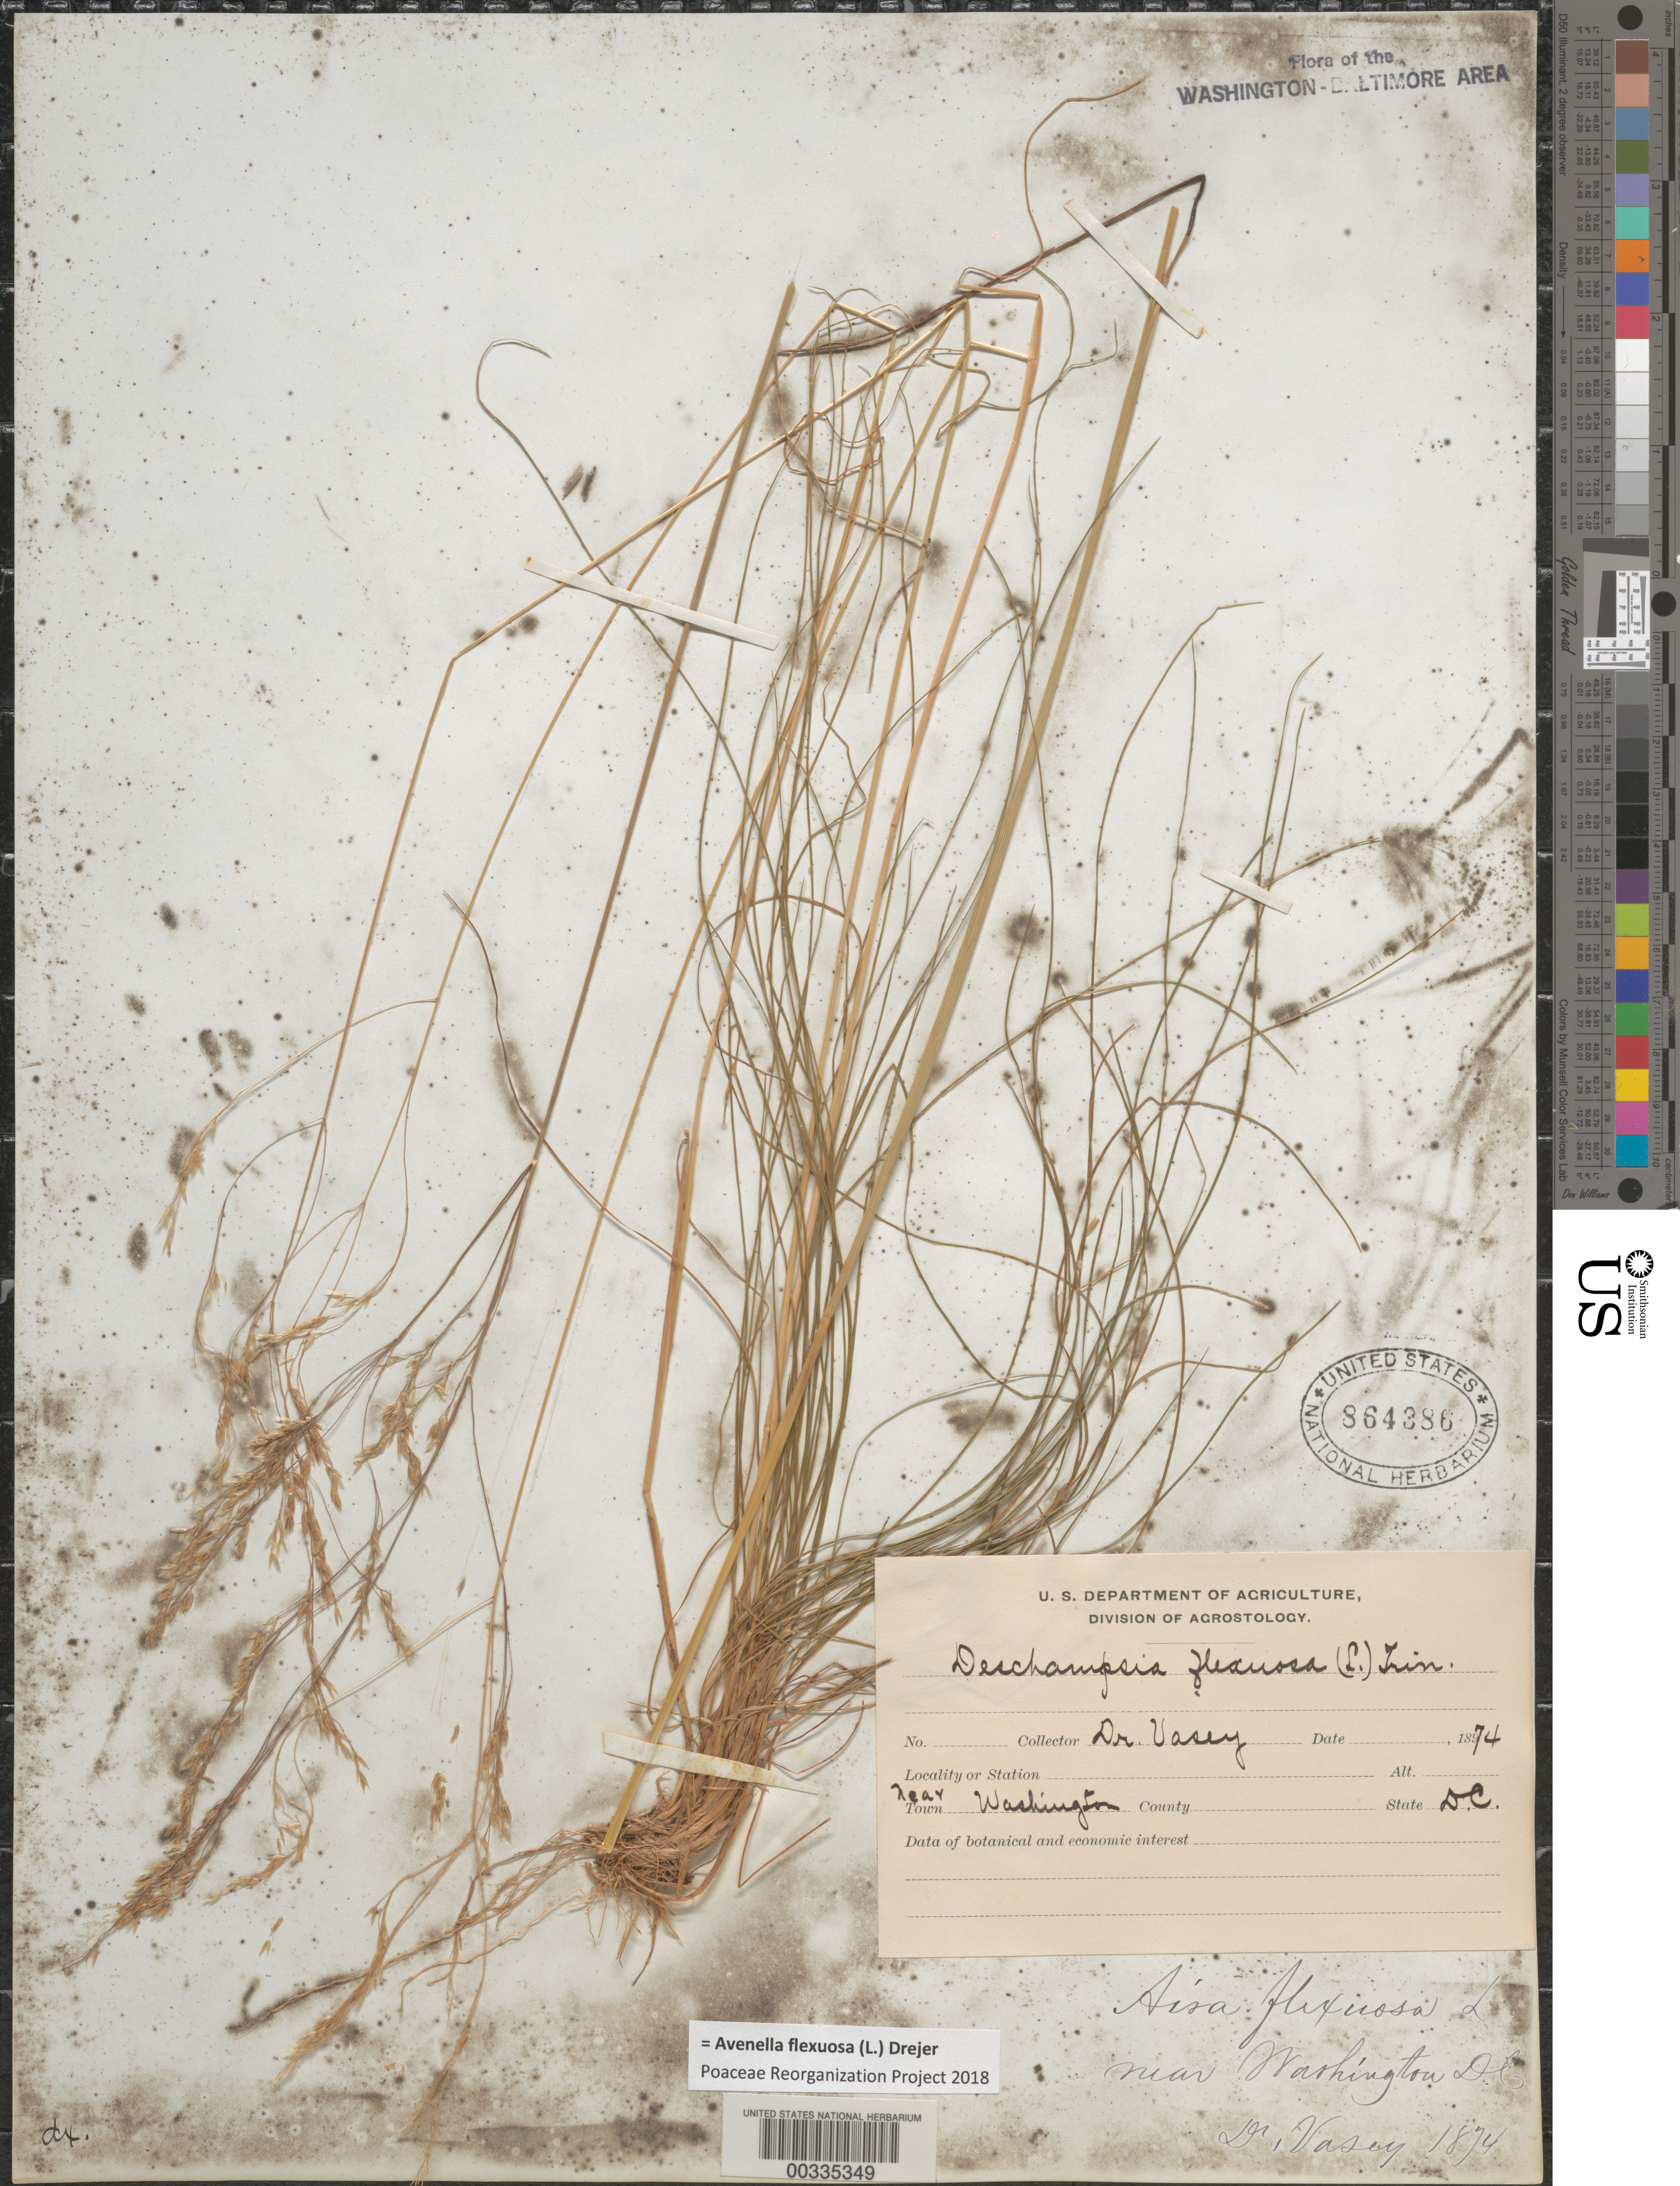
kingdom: Plantae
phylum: Tracheophyta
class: Liliopsida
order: Poales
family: Poaceae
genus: Avenella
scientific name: Avenella flexuosa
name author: (L.) Drejer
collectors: G. Vasey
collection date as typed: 1874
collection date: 1874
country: United States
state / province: District of Columbia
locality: Washington DC and vicinity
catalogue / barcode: US 864386